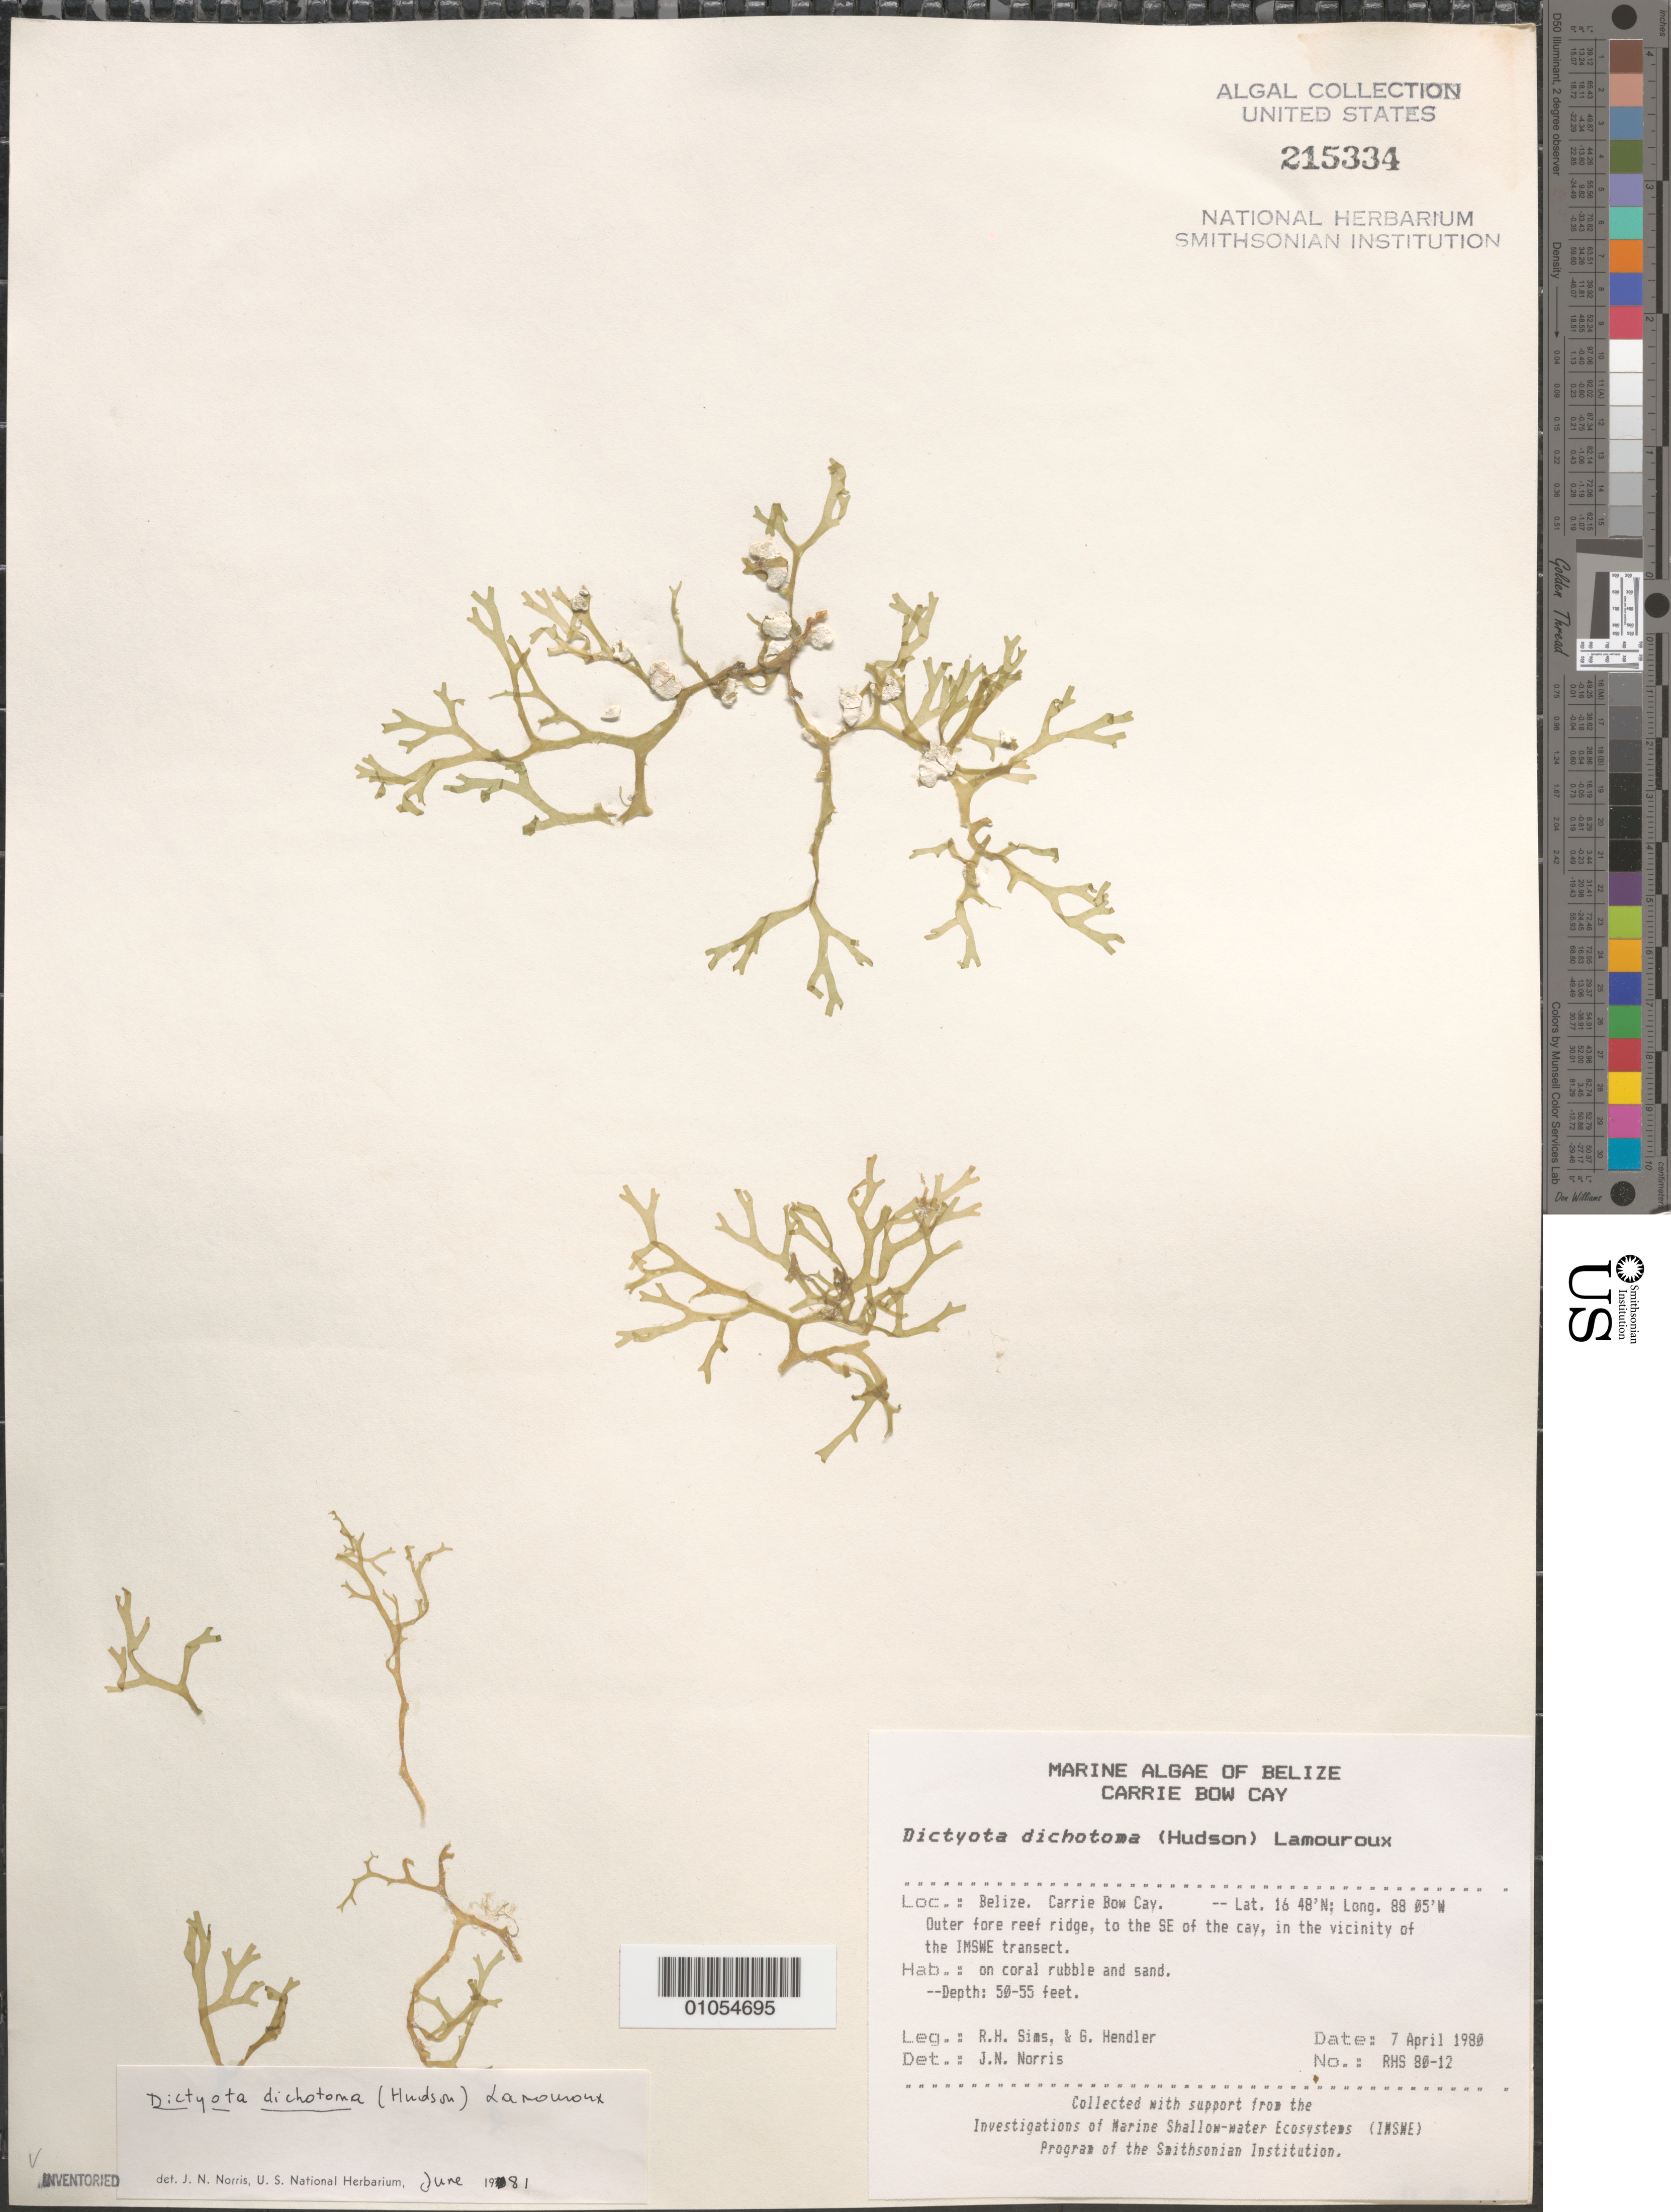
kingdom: Chromista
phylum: Ochrophyta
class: Phaeophyceae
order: Dictyotales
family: Dictyotaceae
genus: Dictyota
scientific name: Dictyota dichotoma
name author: (Huds.) J.V.Lamouroux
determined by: Norris, James N.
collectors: R. H. Sims & G. Hendler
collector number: RHS 80-12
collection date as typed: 07 Apr 1980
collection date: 1980-04-07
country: Belize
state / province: Stann Creek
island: Carrie Bow Cay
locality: Outer fore reef ridge to southeast of Carrie Bow Cay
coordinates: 16 48'N, 88 05'W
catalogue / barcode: US 215334